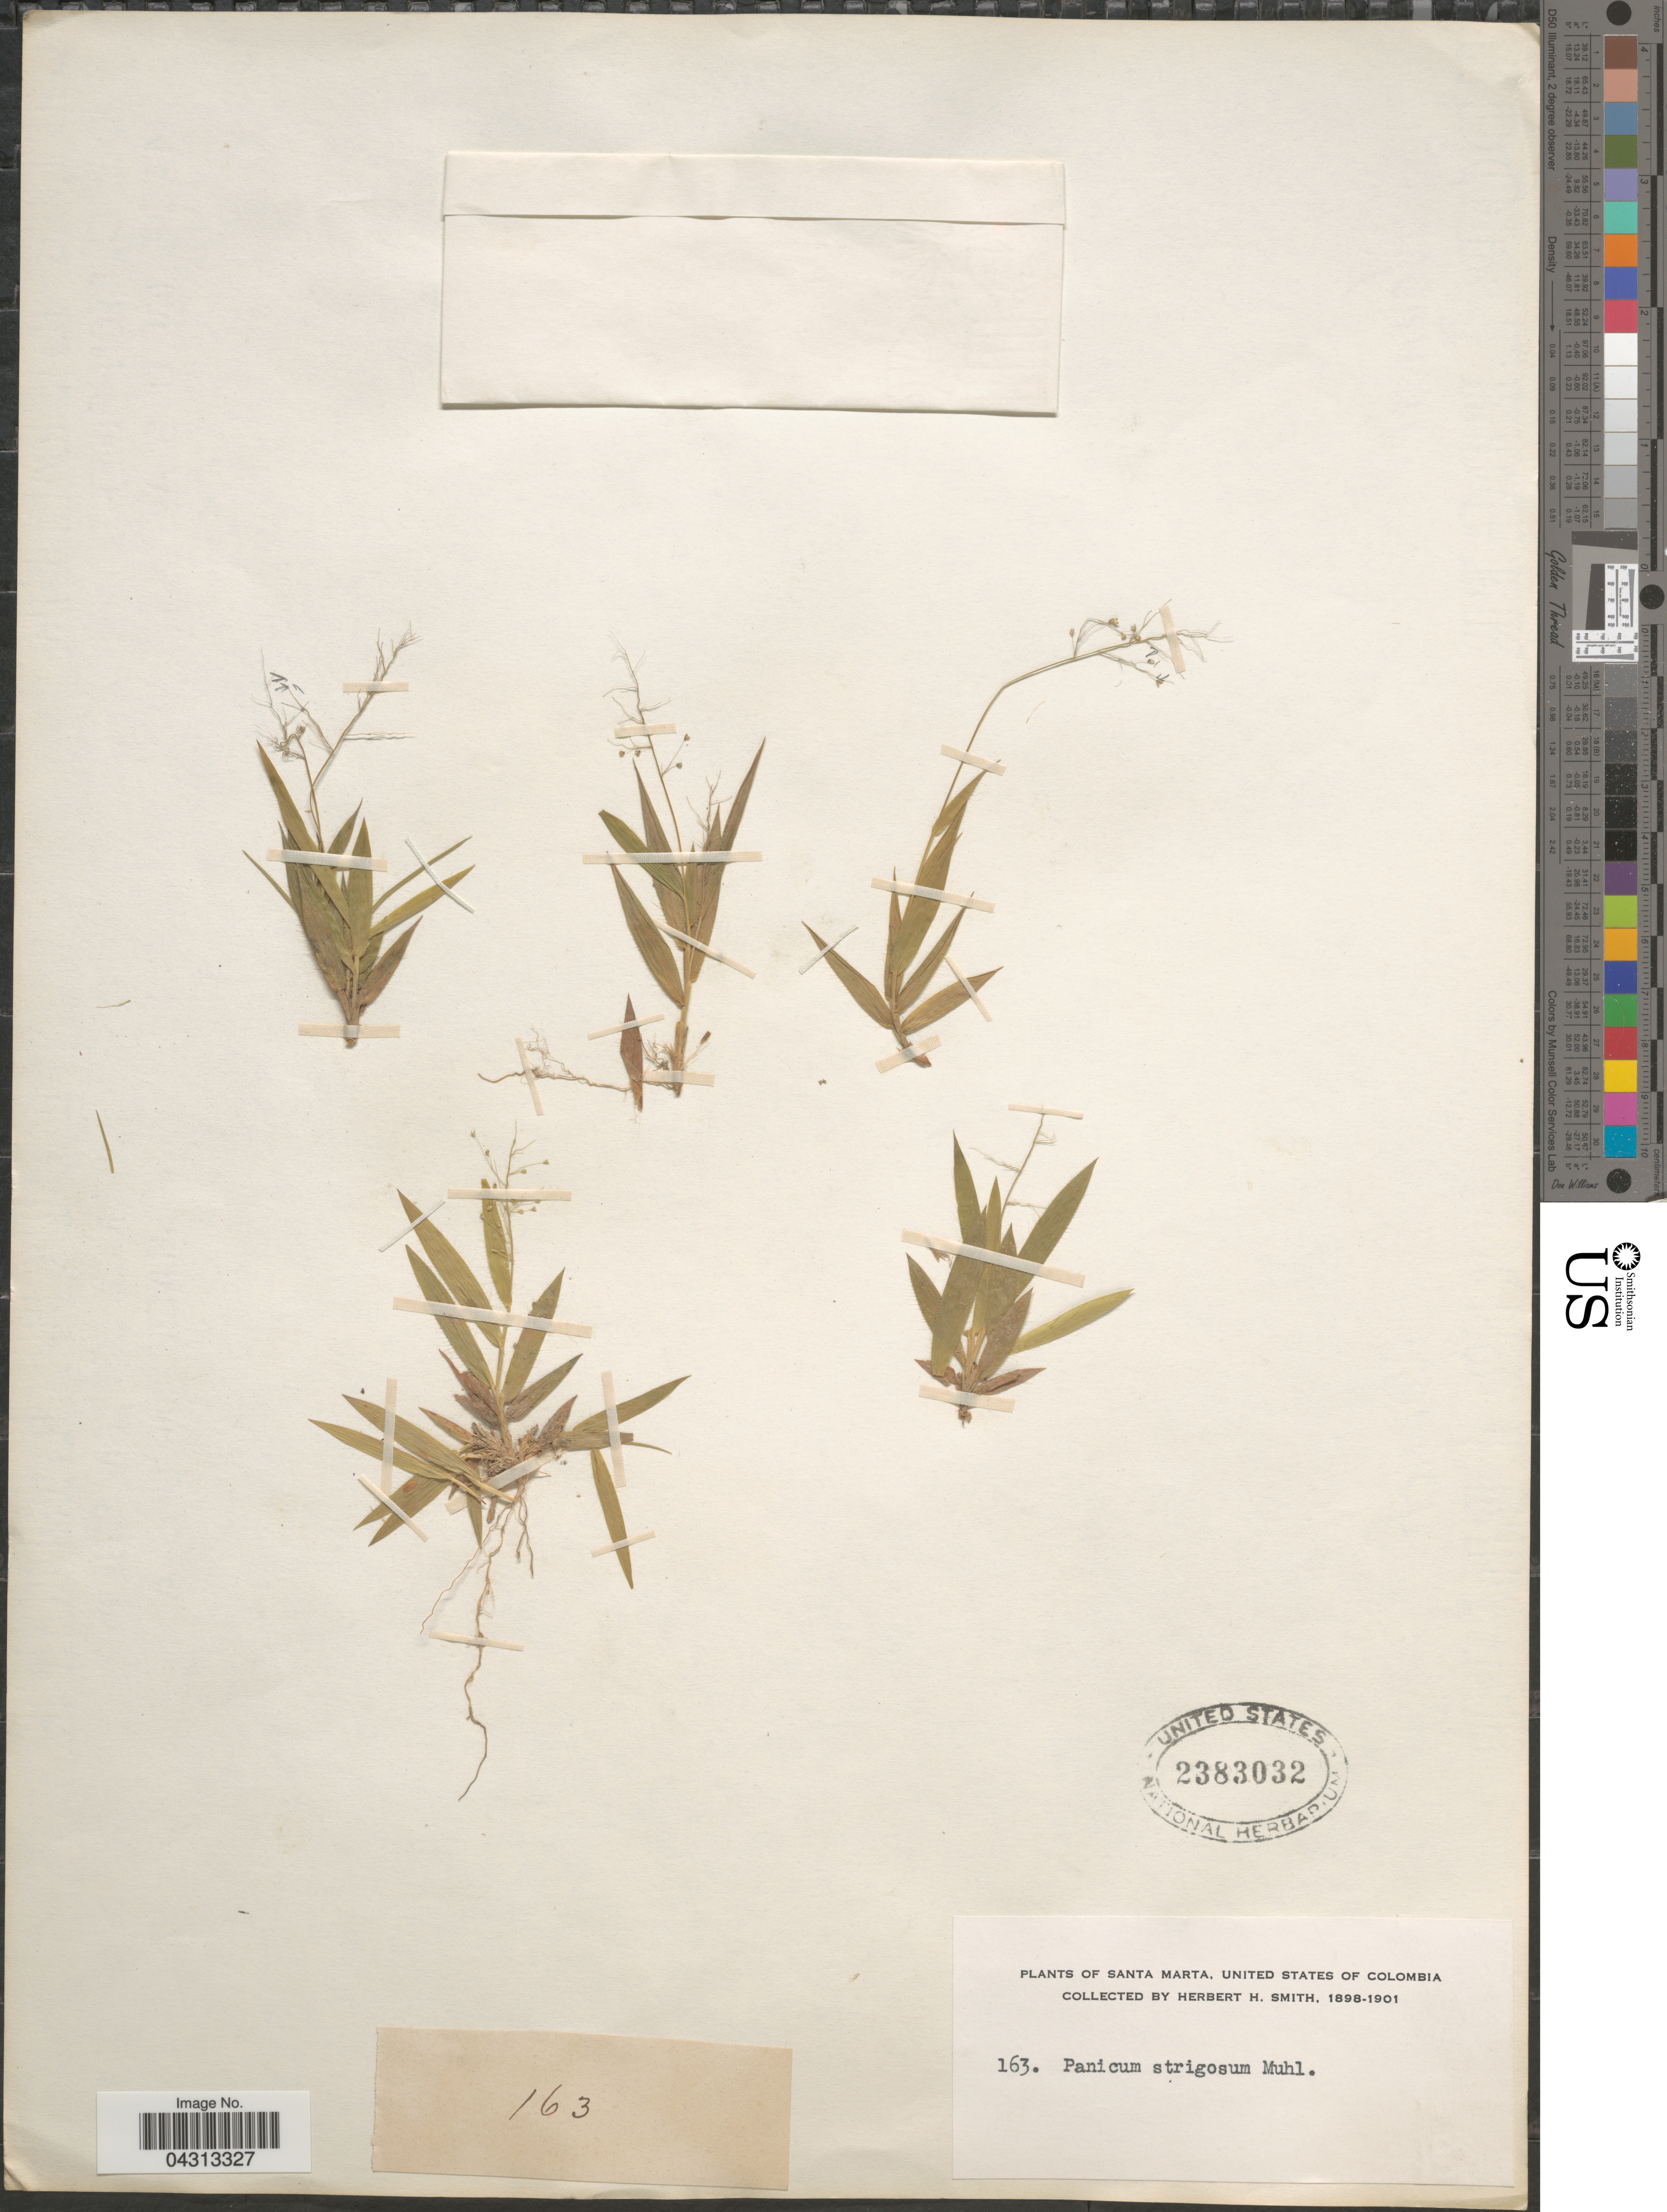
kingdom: Plantae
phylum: Tracheophyta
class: Liliopsida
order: Poales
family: Poaceae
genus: Dichanthelium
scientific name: Dichanthelium strigosum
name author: (Muhl. ex Elliott) Freckmann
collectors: Herbert H. Smith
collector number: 163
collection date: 1898/1901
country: Colombia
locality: Santa Marta, United States of Columbia.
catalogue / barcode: US 2383032